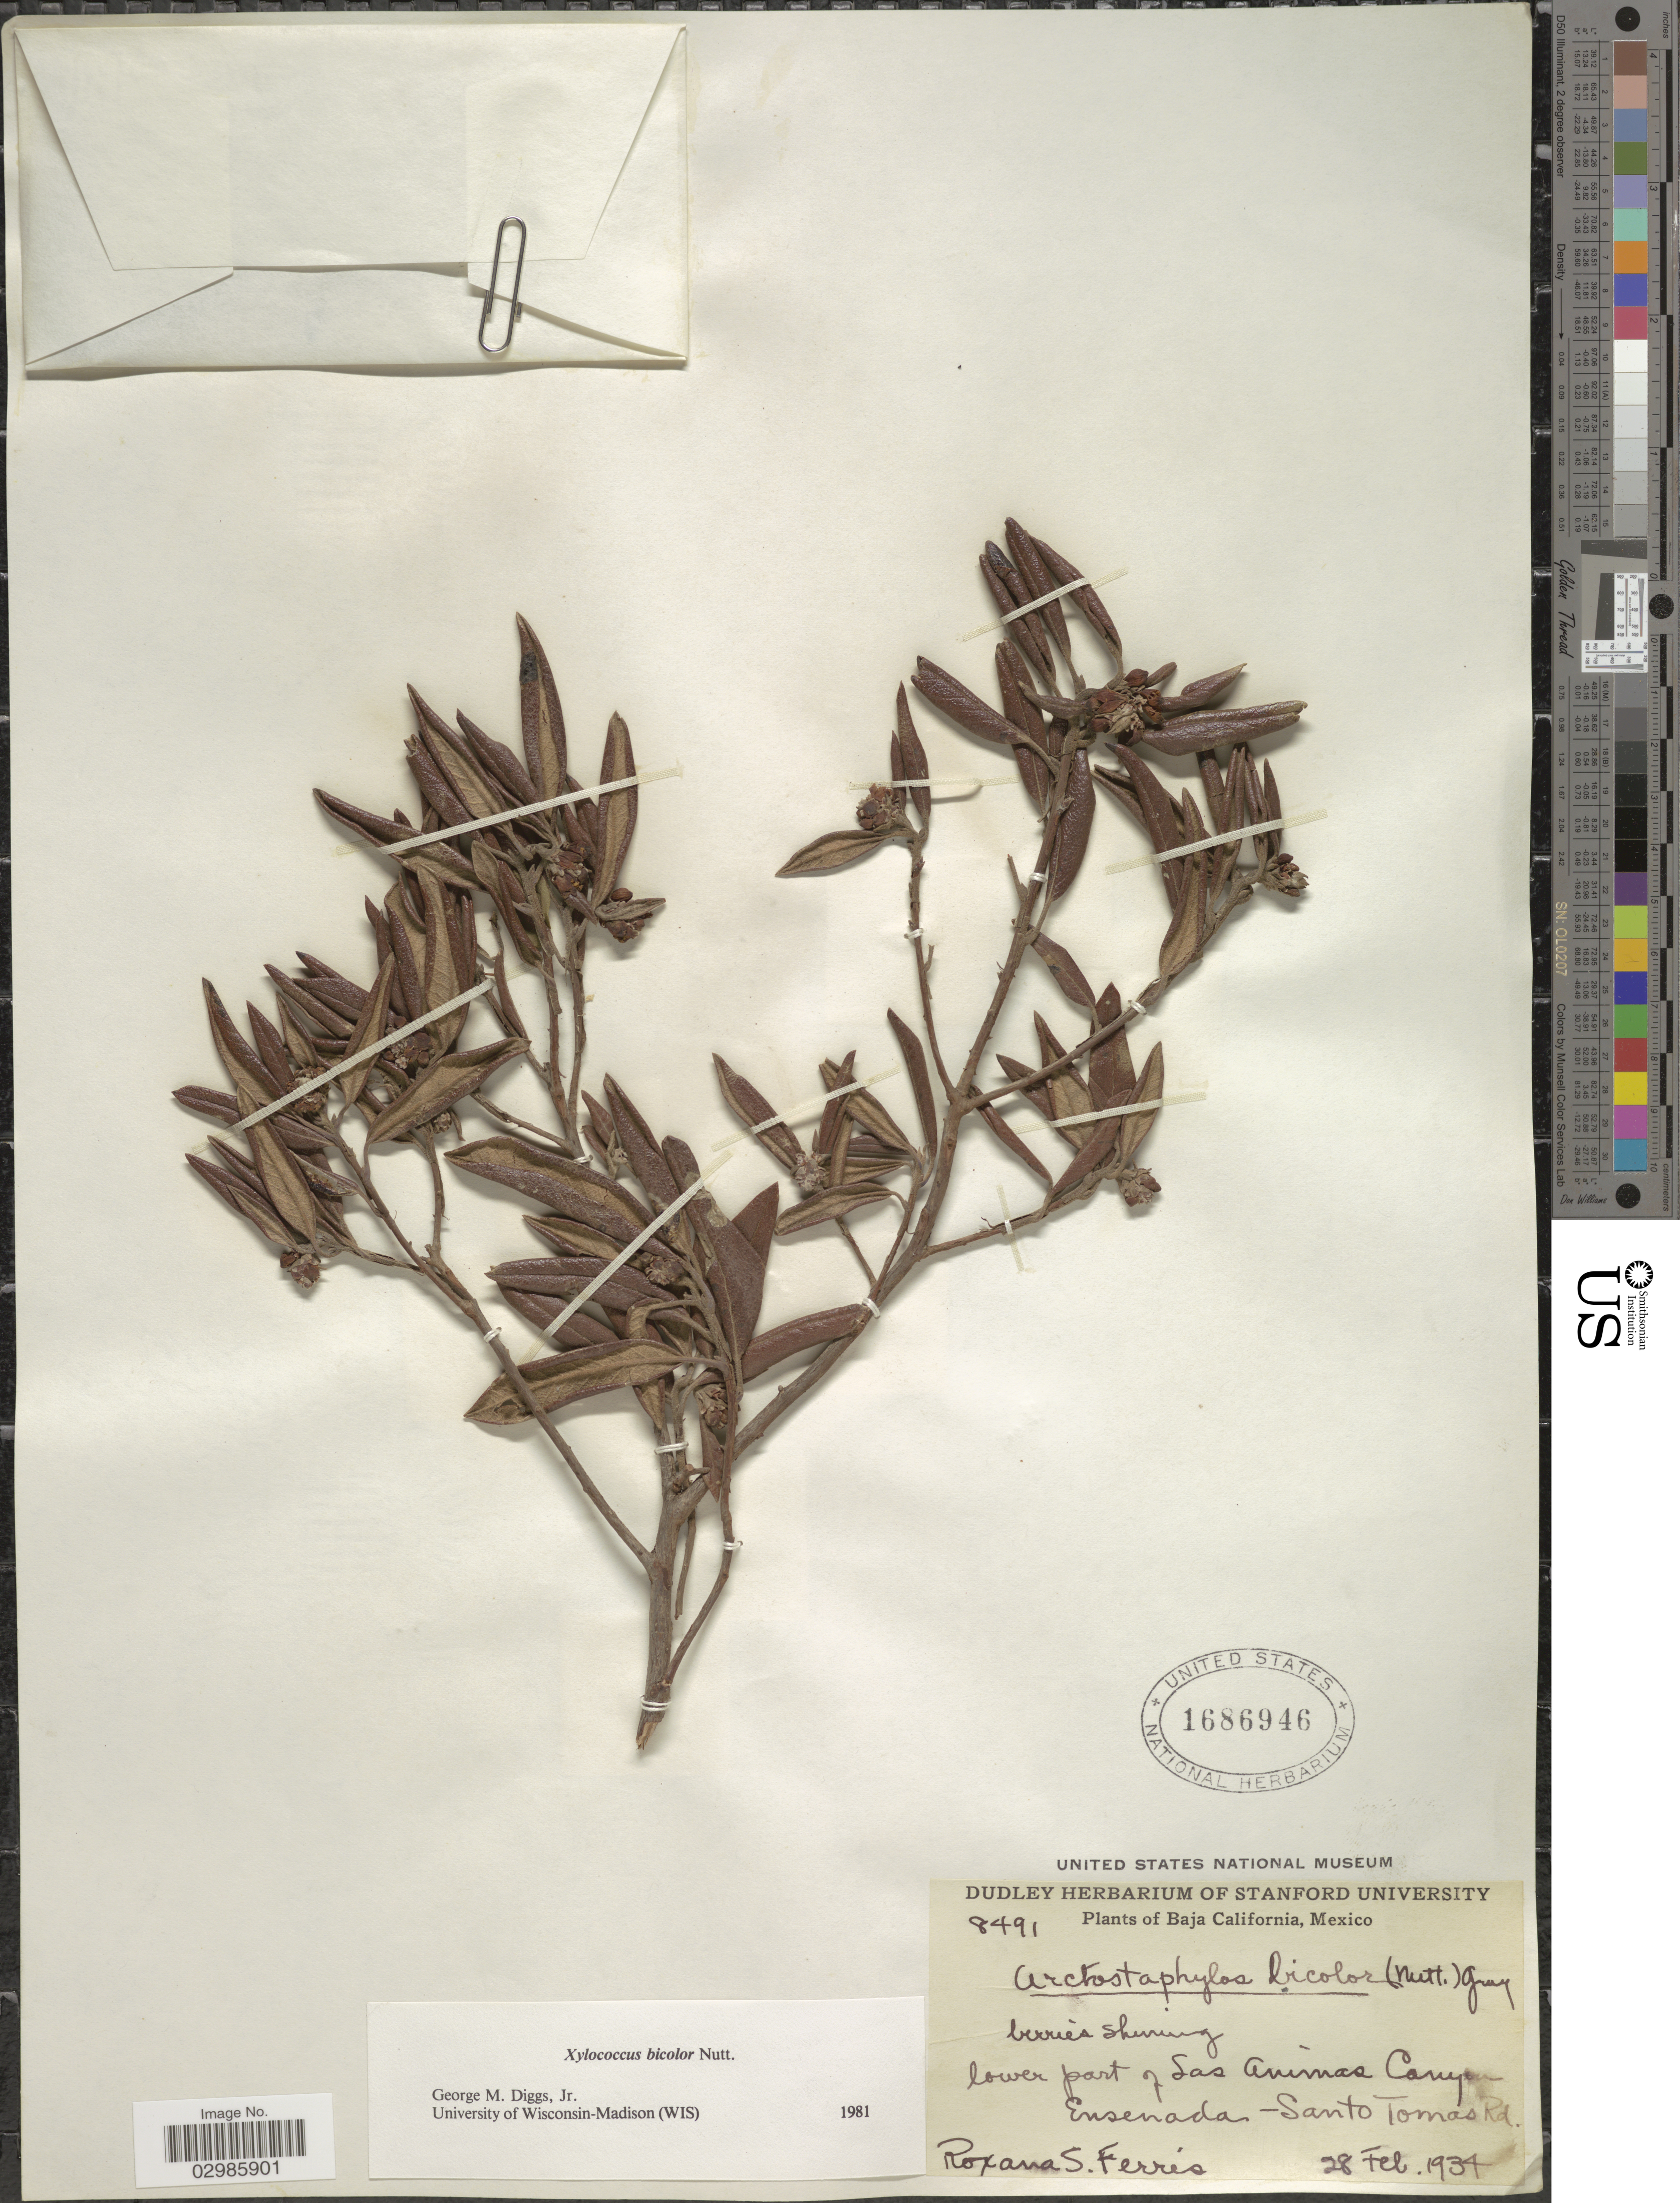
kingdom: Plantae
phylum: Tracheophyta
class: Magnoliopsida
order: Ericales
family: Ericaceae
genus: Xylococcus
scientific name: Xylococcus bicolor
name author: Nutt.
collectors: R. S. Ferris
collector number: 8491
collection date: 1934-02-28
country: Mexico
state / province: Baja California Norte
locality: Lower part of Las Animas Canyon Ensenada - Santo Tomas Rd.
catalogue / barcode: US 1686946